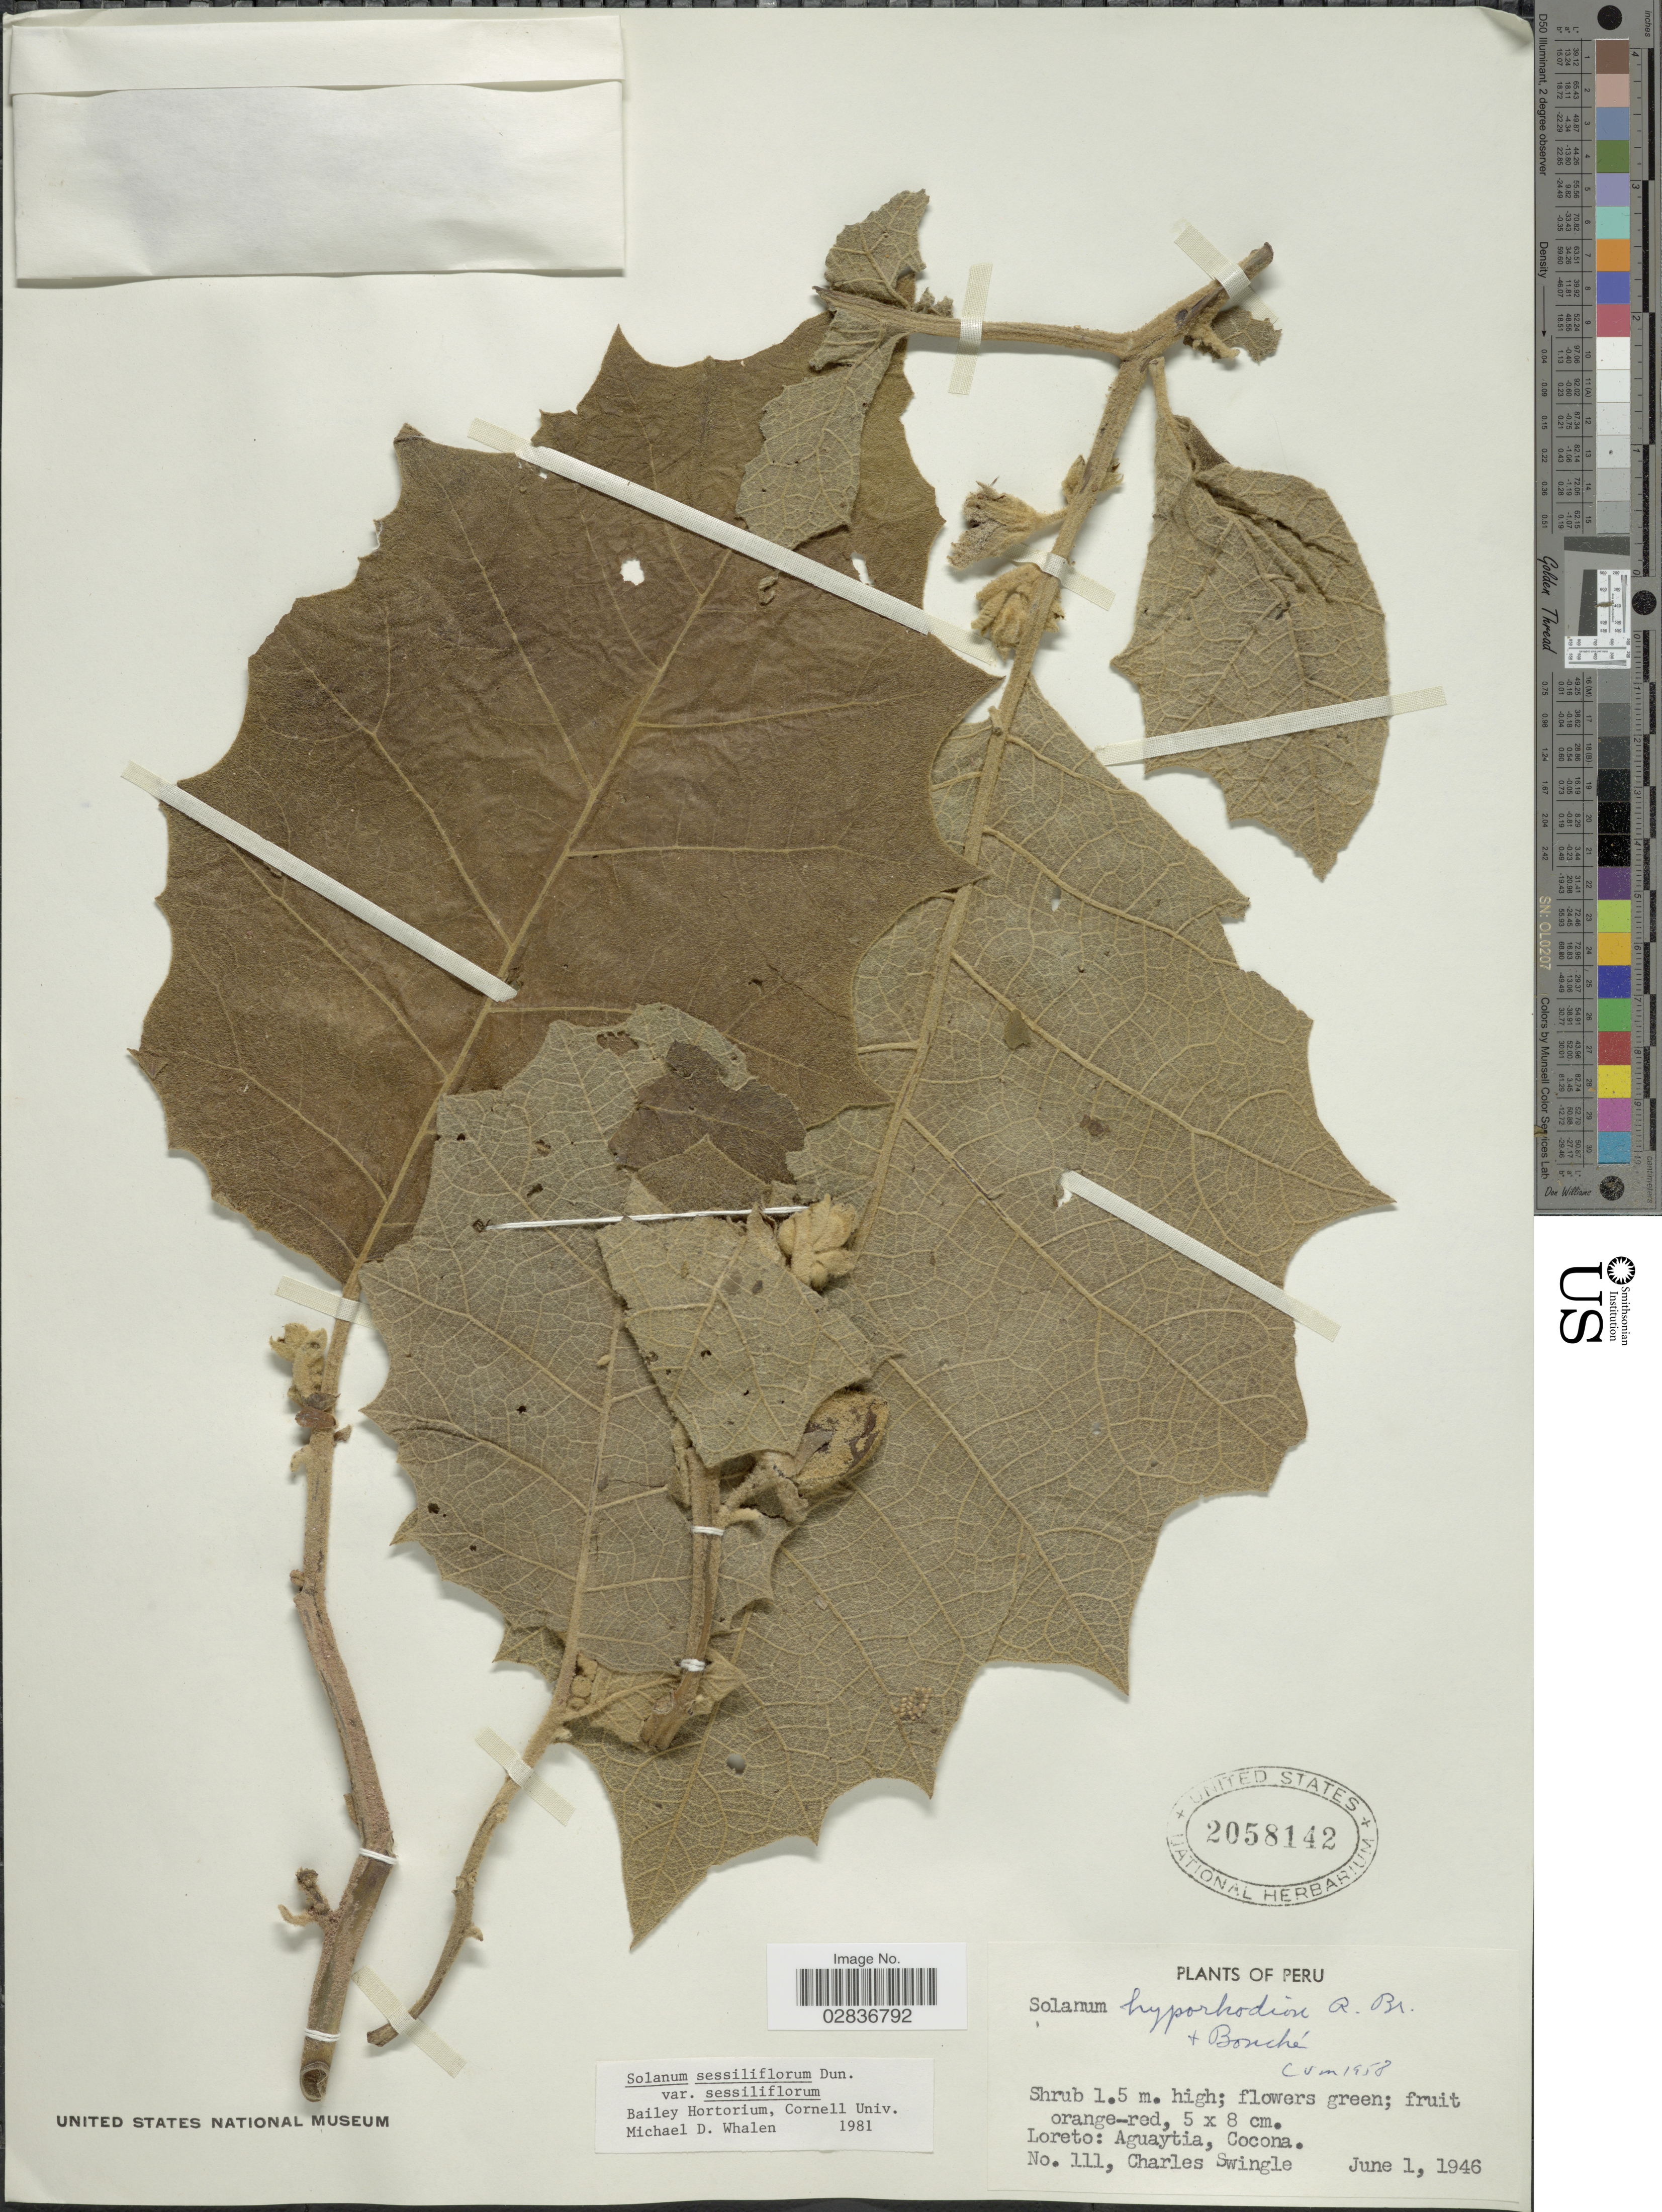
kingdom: Plantae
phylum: Tracheophyta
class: Magnoliopsida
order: Solanales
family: Solanaceae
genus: Solanum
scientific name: Solanum sessiliflorum var. sessiliflorum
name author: Dunal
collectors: C. Swingle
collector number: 111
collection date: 1946-06-01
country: Peru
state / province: Loreto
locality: Loreto: Aguaytia, Cocona.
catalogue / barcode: US 2058142